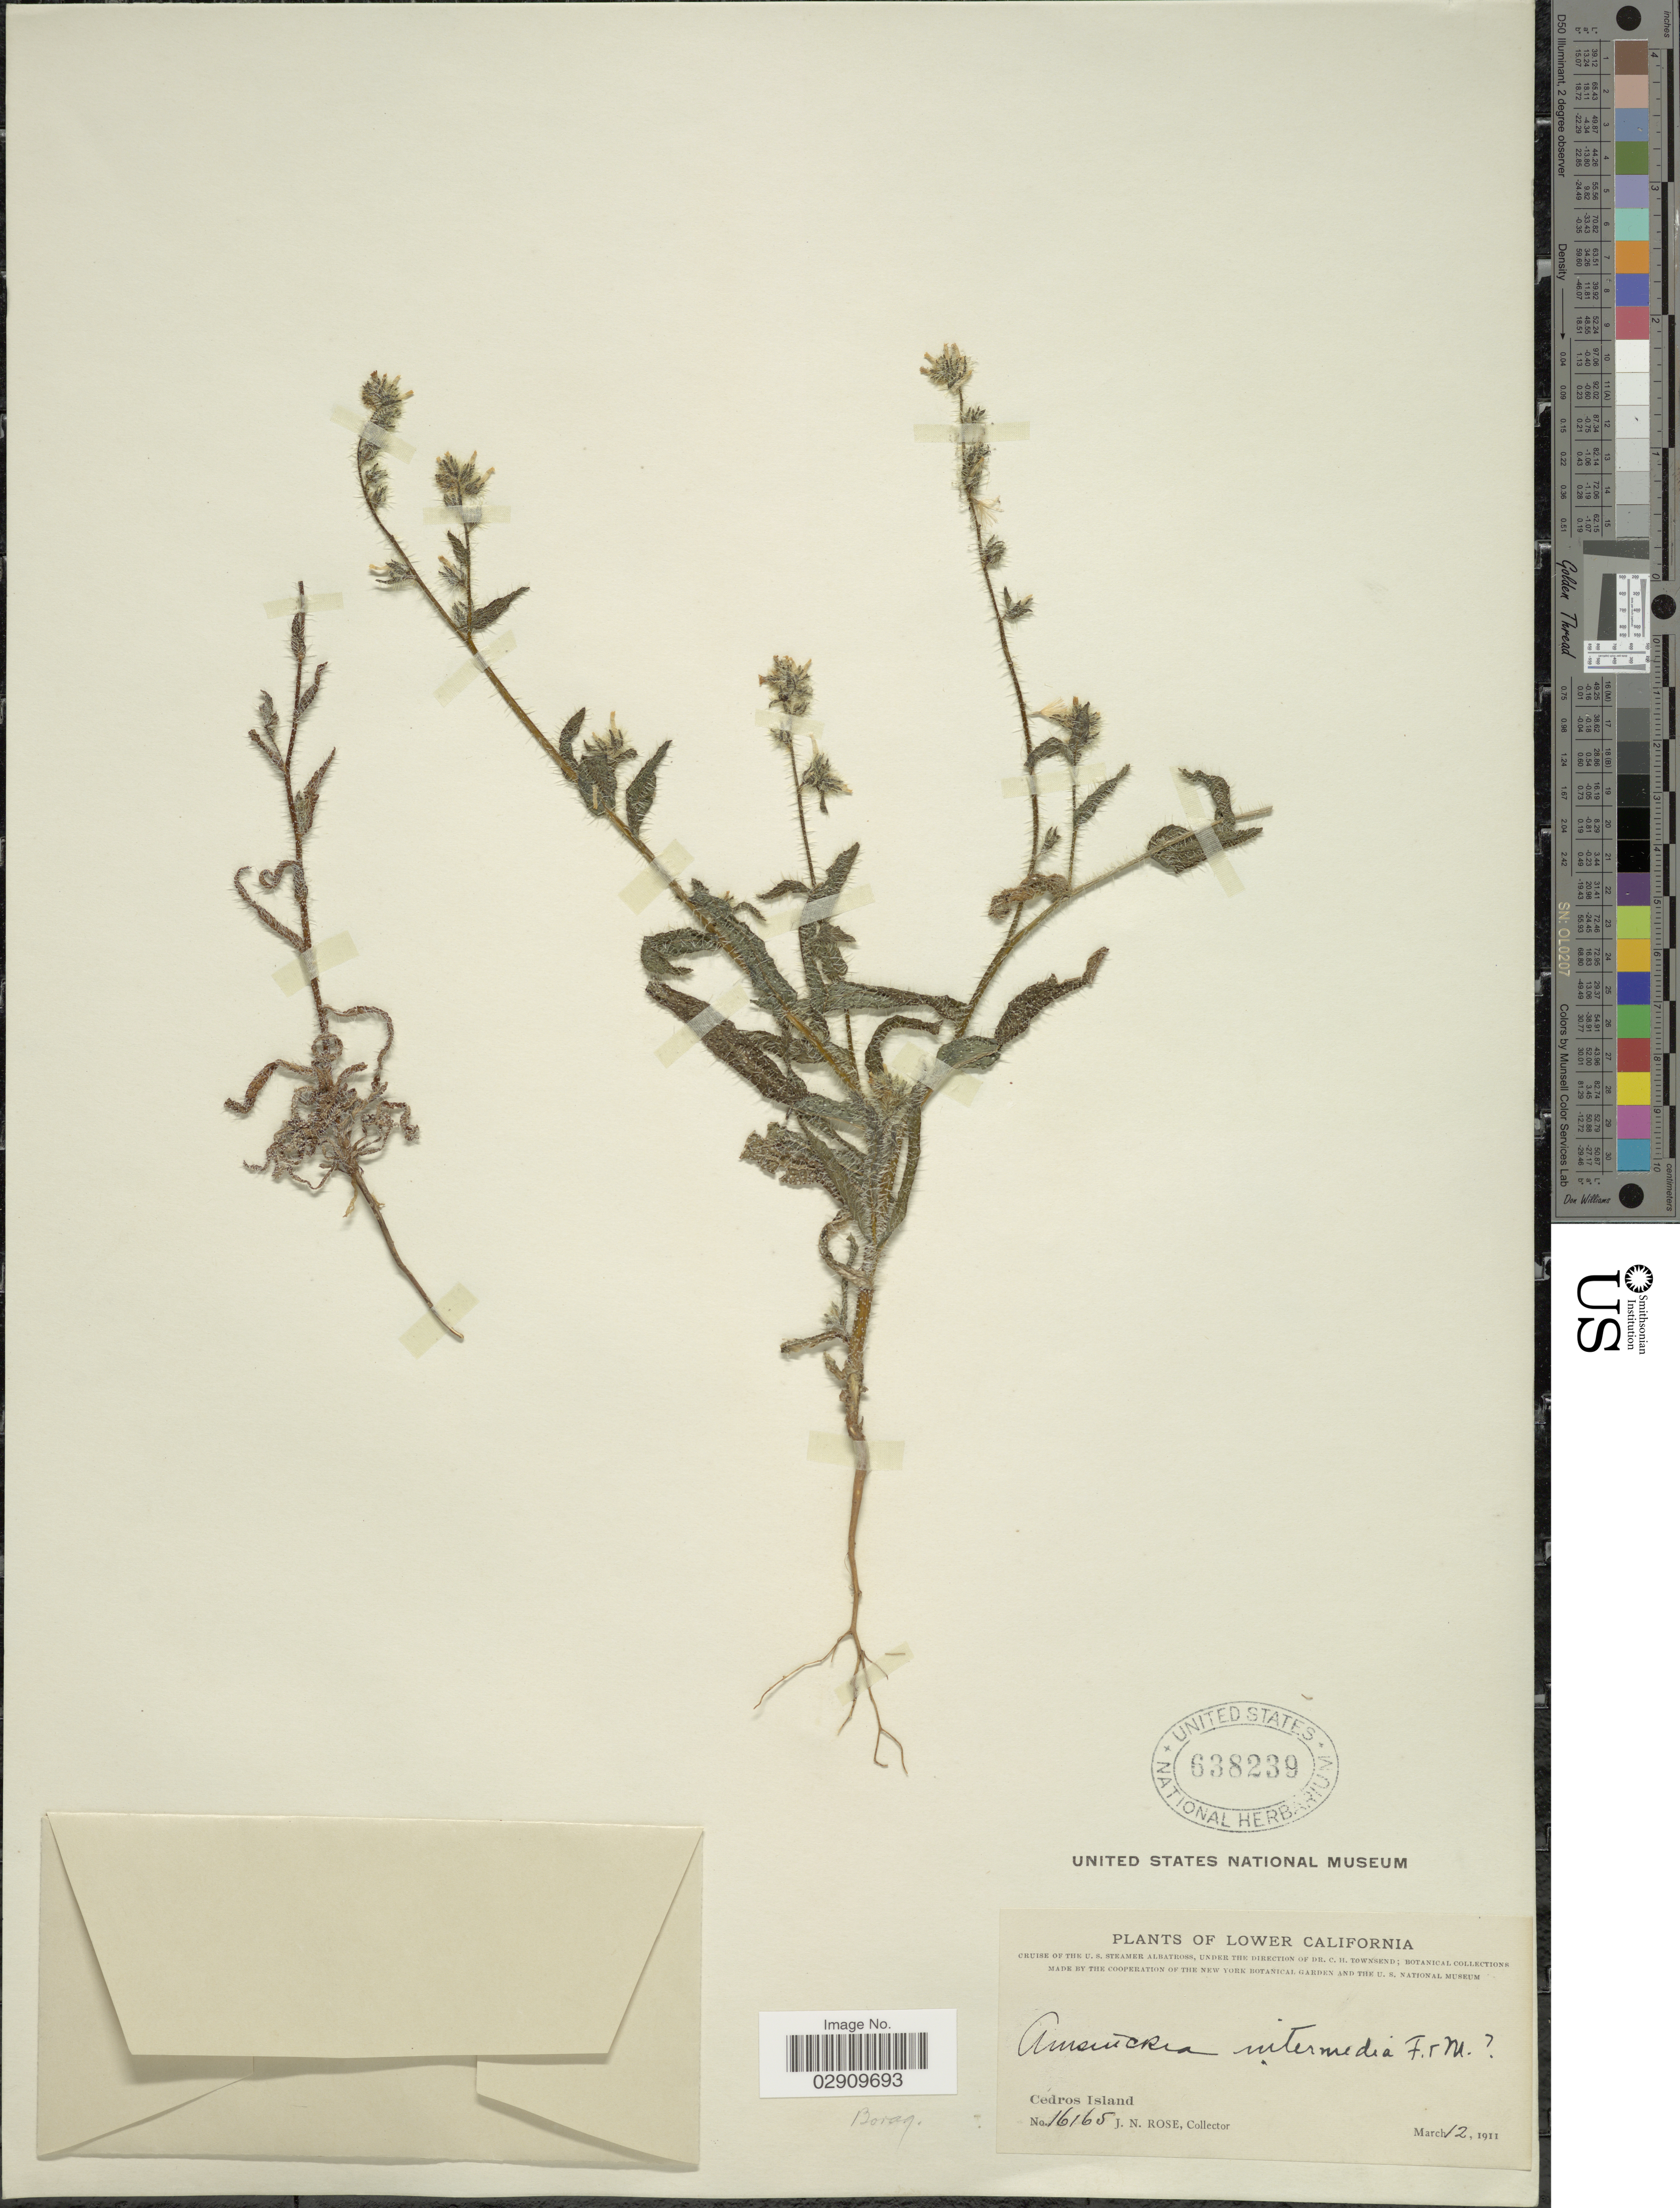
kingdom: Plantae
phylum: Tracheophyta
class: Magnoliopsida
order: Boraginales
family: Boraginaceae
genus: Amsinckia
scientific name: Amsinckia menziesii var. intermedia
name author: (Fisch. & C.A. Mey.) Ganders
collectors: J. N. Rose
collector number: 16165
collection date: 1911-03-12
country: Mexico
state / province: Baja California Norte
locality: Cedros Island.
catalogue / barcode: US 638239